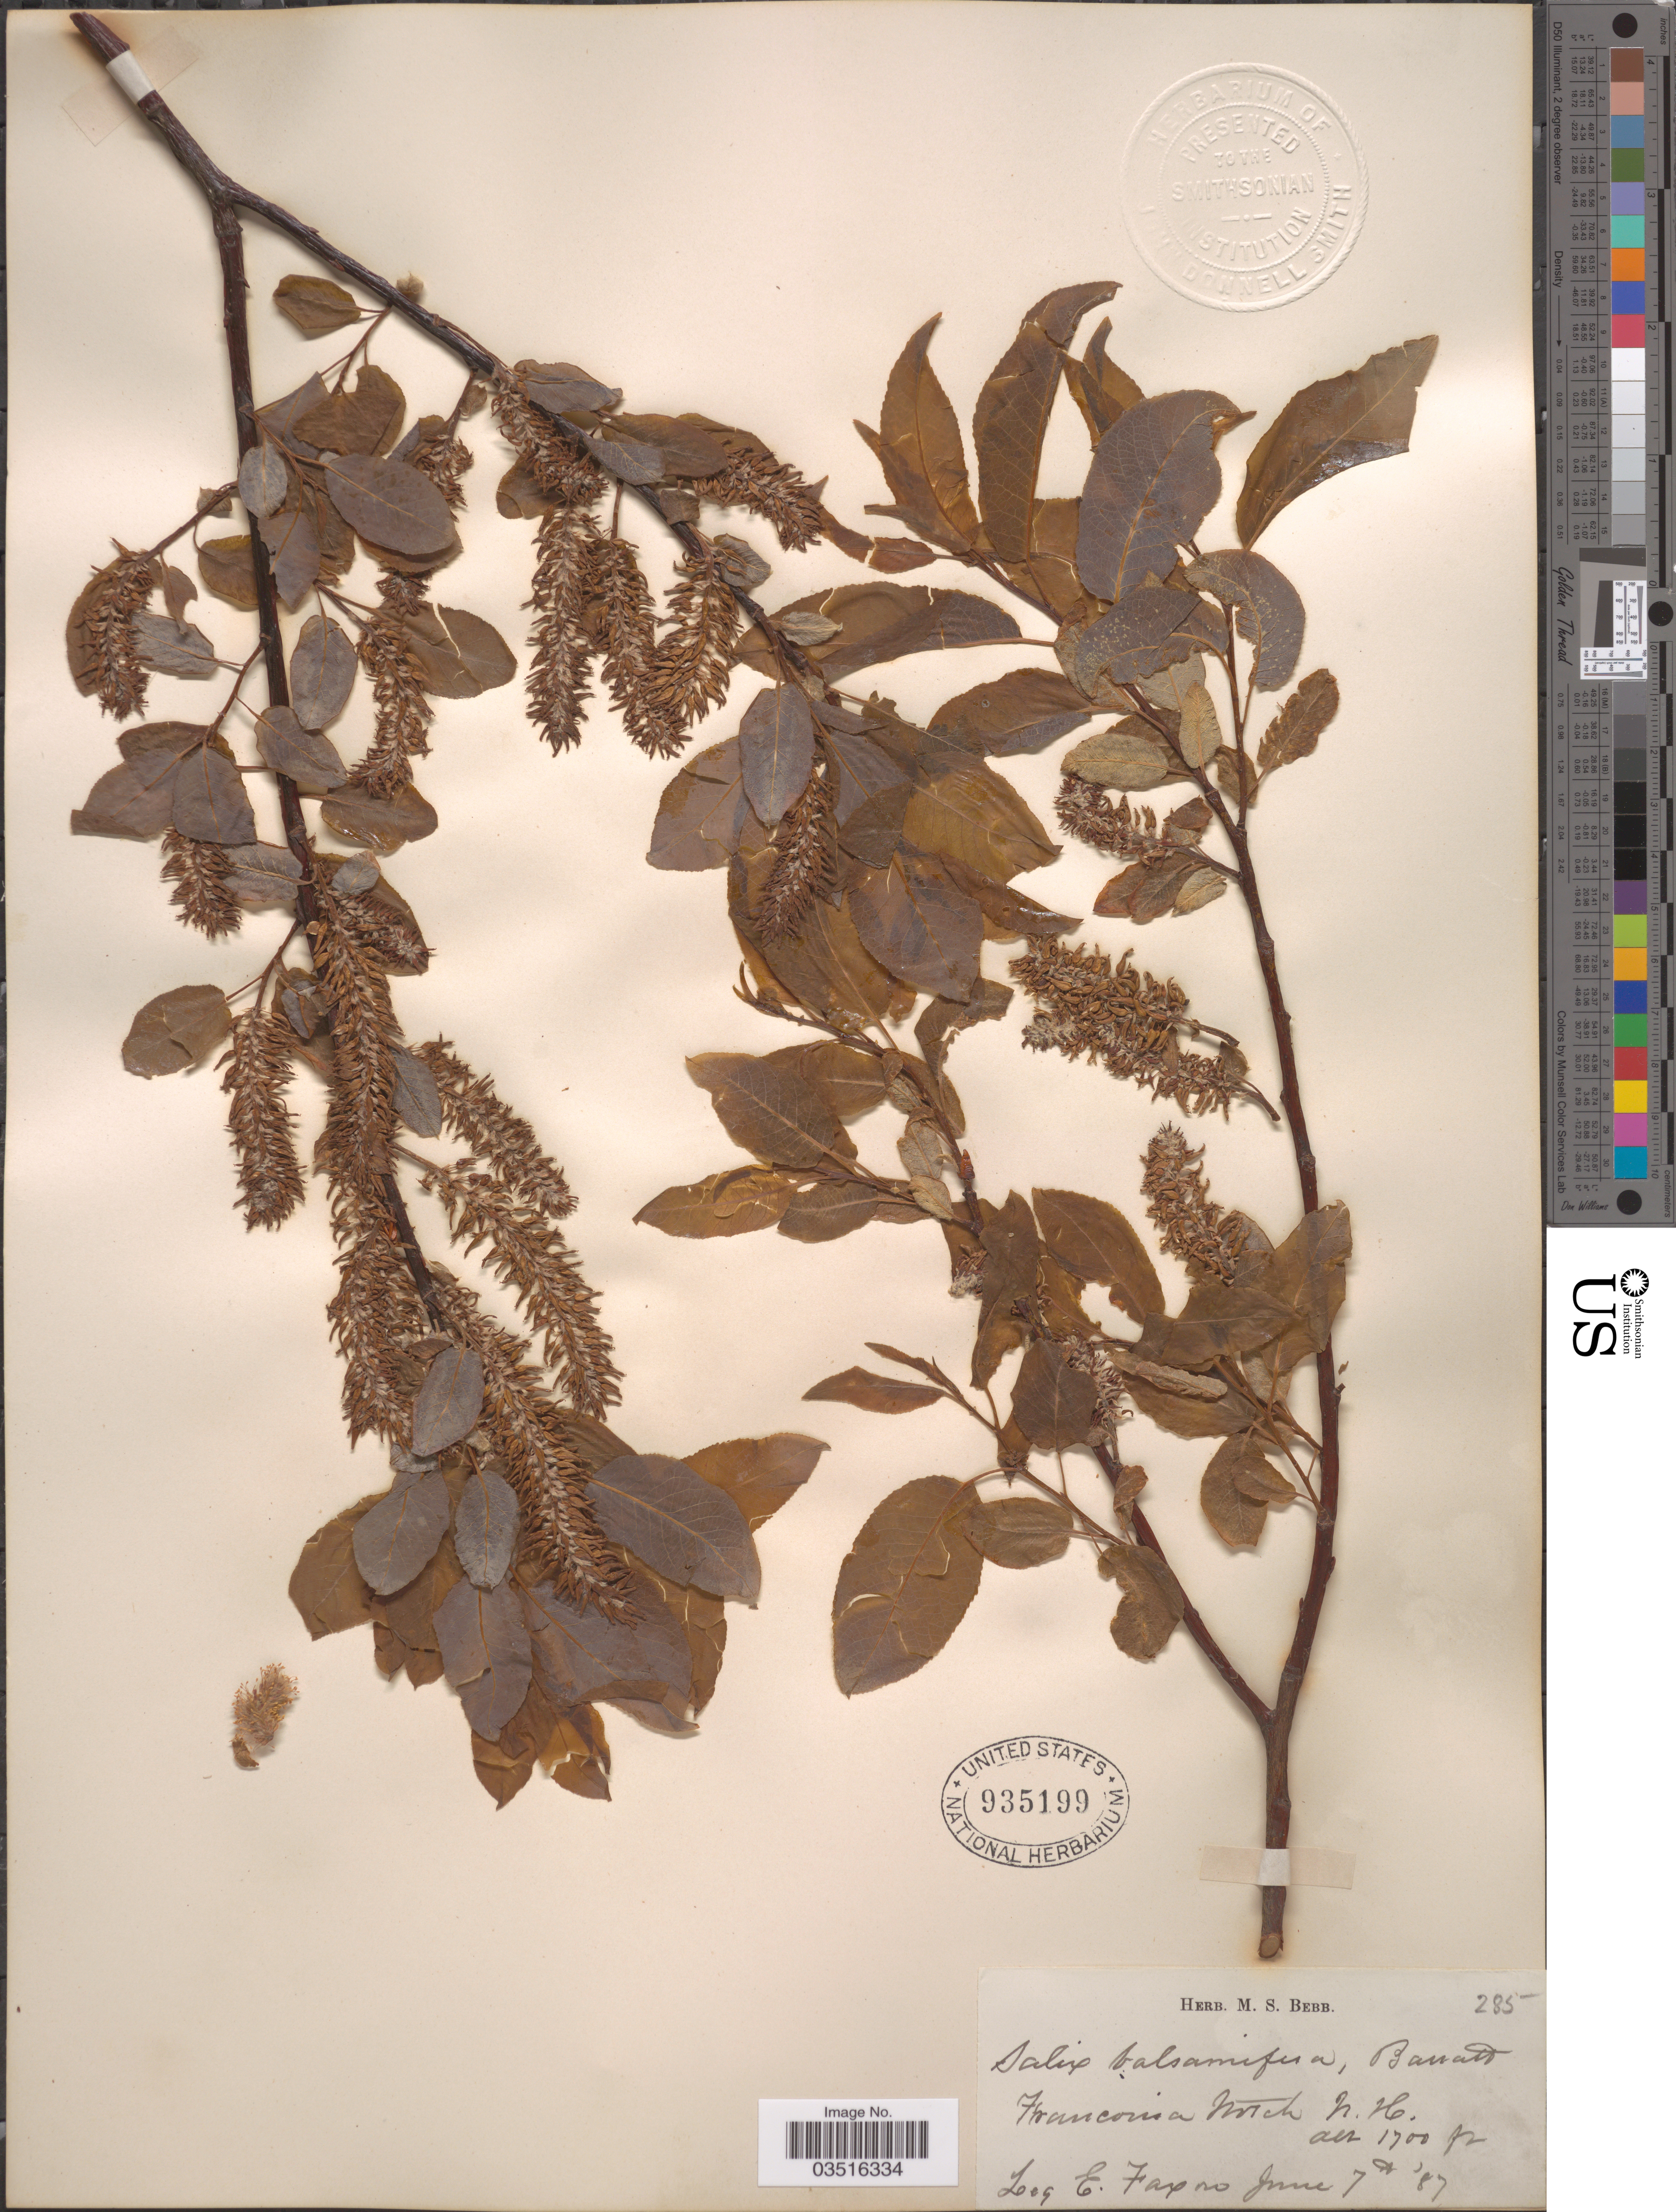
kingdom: Plantae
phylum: Tracheophyta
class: Magnoliopsida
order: Malpighiales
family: Salicaceae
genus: Salix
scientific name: Salix pyrifolia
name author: Ledeb.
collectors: E. Faxon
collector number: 285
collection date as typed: Transcribed d/m/y: 7/6/87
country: United States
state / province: New Hampshire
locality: Franconia Notch.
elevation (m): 518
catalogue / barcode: US 935199